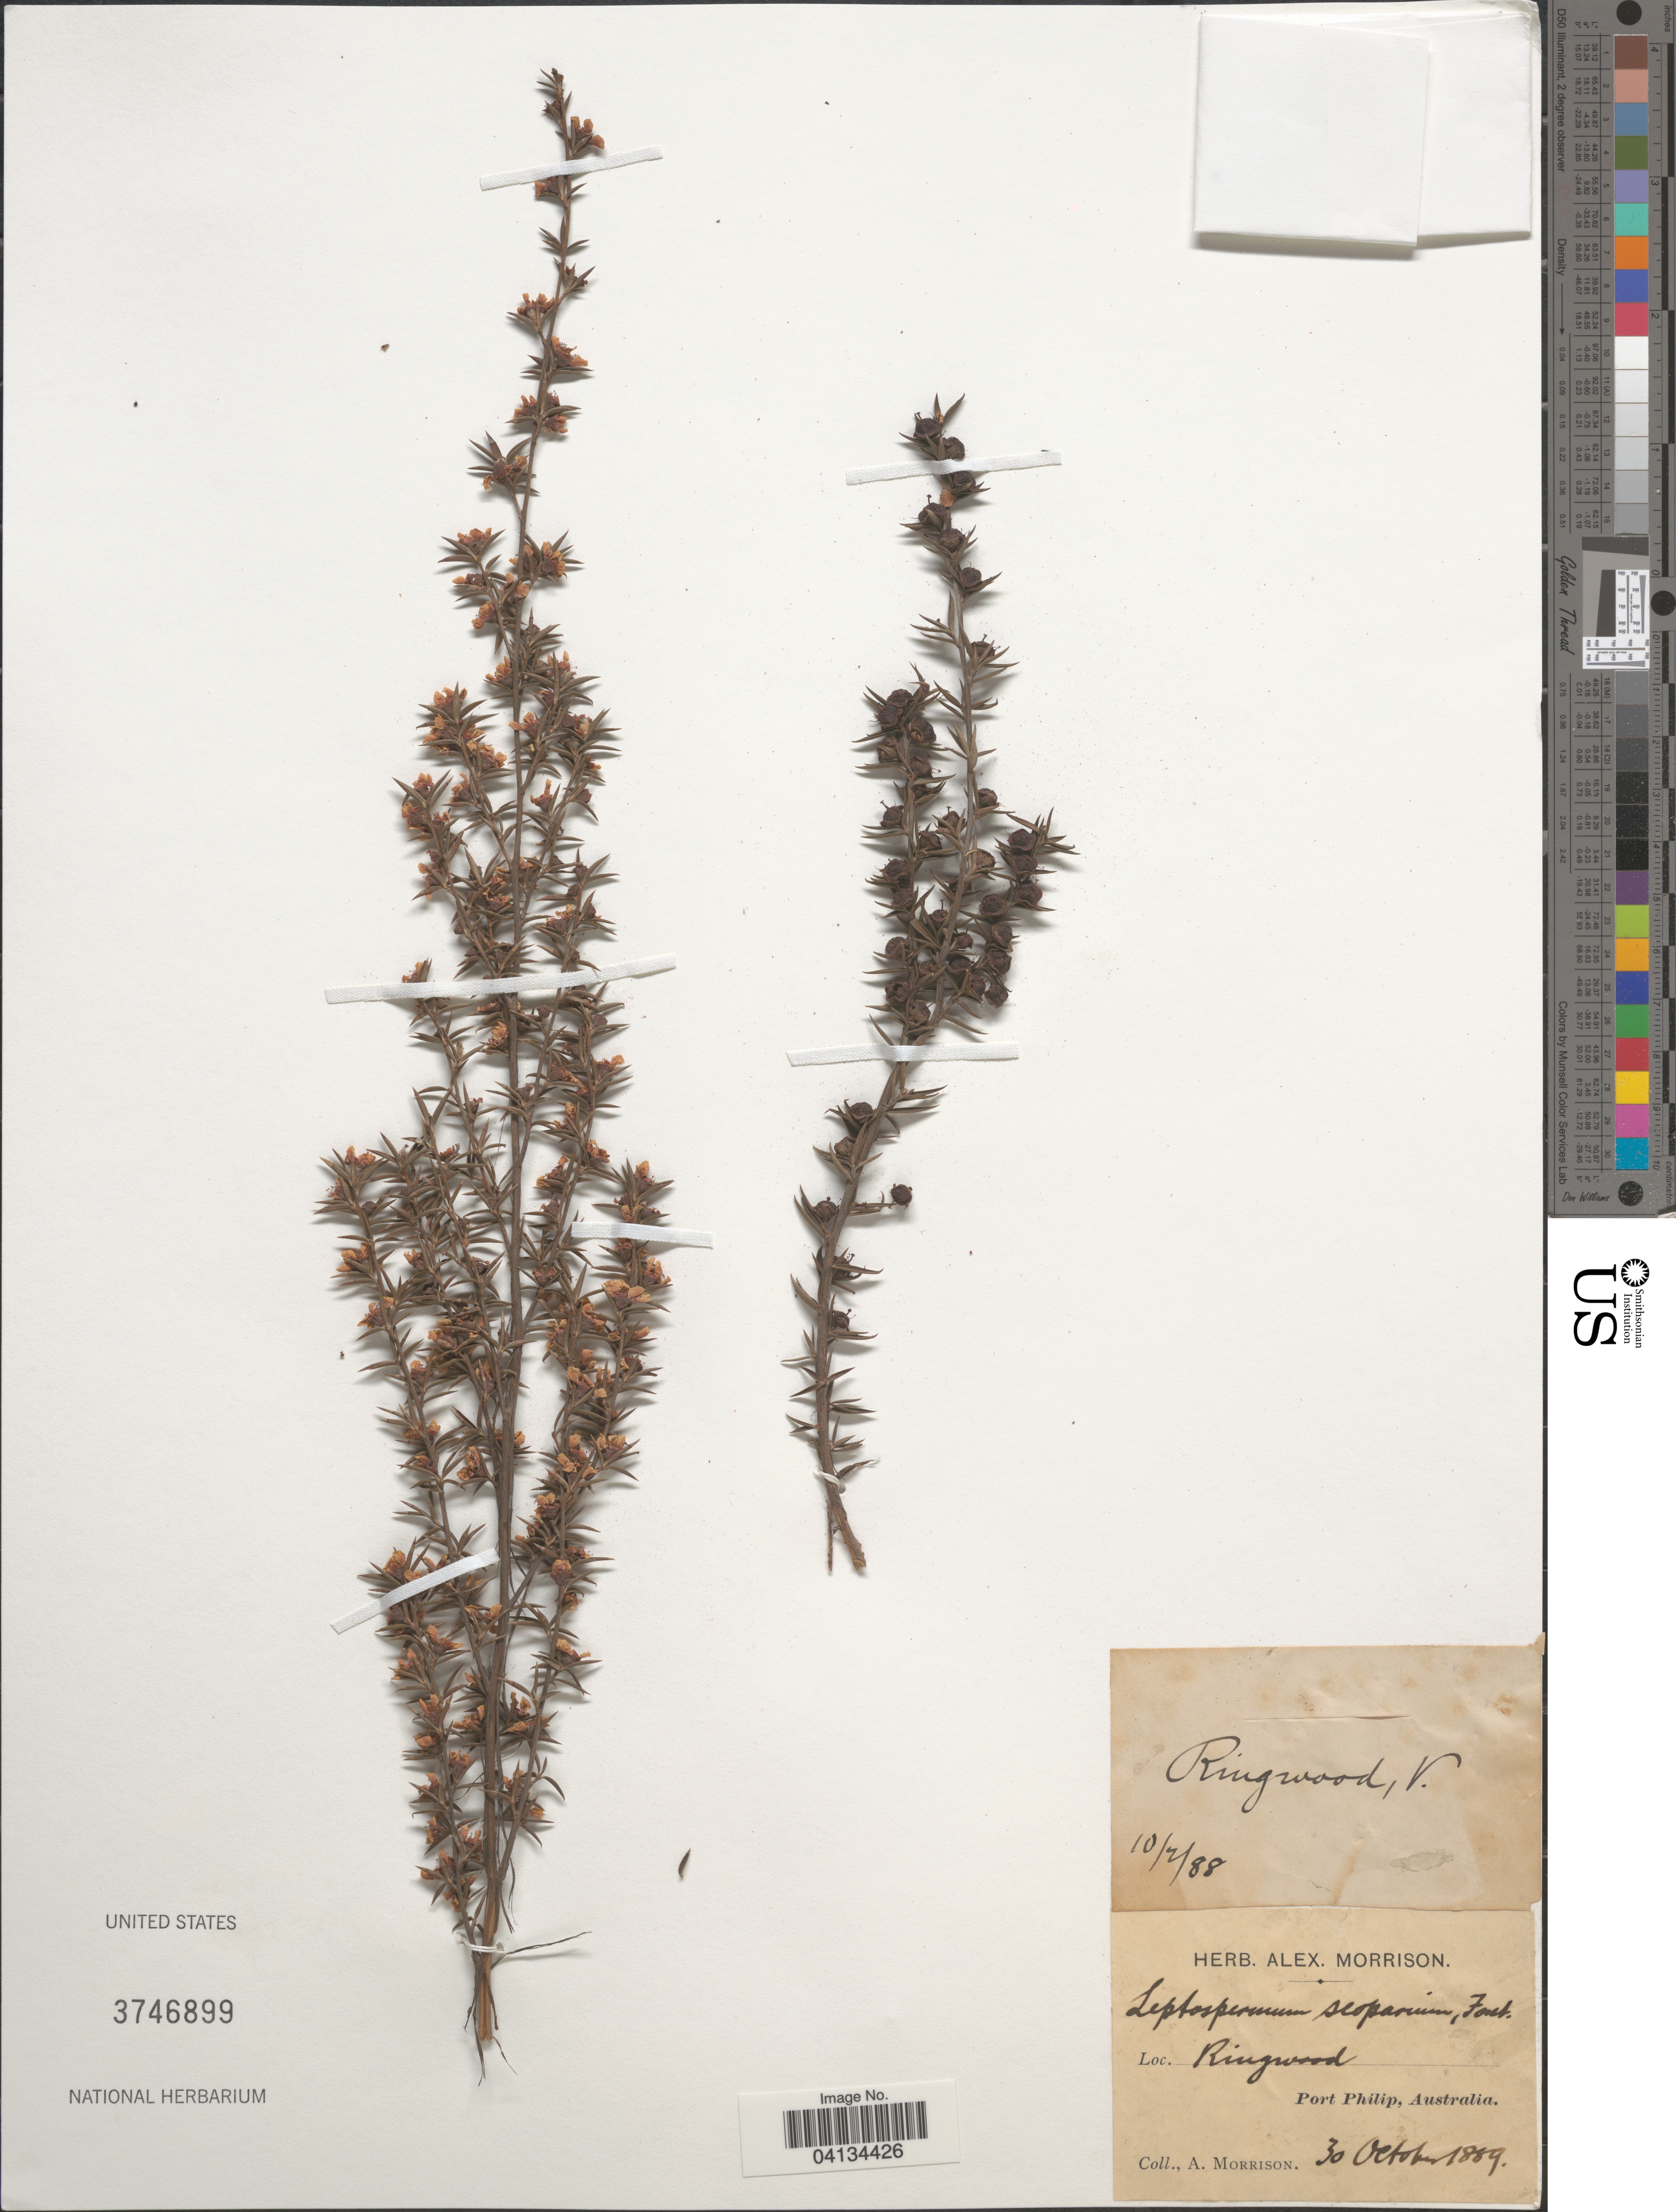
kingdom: Plantae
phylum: Tracheophyta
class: Magnoliopsida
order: Myrtales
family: Myrtaceae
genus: Leptospermum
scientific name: Leptospermum scoparium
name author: J.R. Forst. & G. Forst.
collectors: A. Morrison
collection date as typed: Transcribed d/m/y: 10/2/88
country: Australia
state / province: Victoria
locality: Ringwood, V.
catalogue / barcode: US 3746899